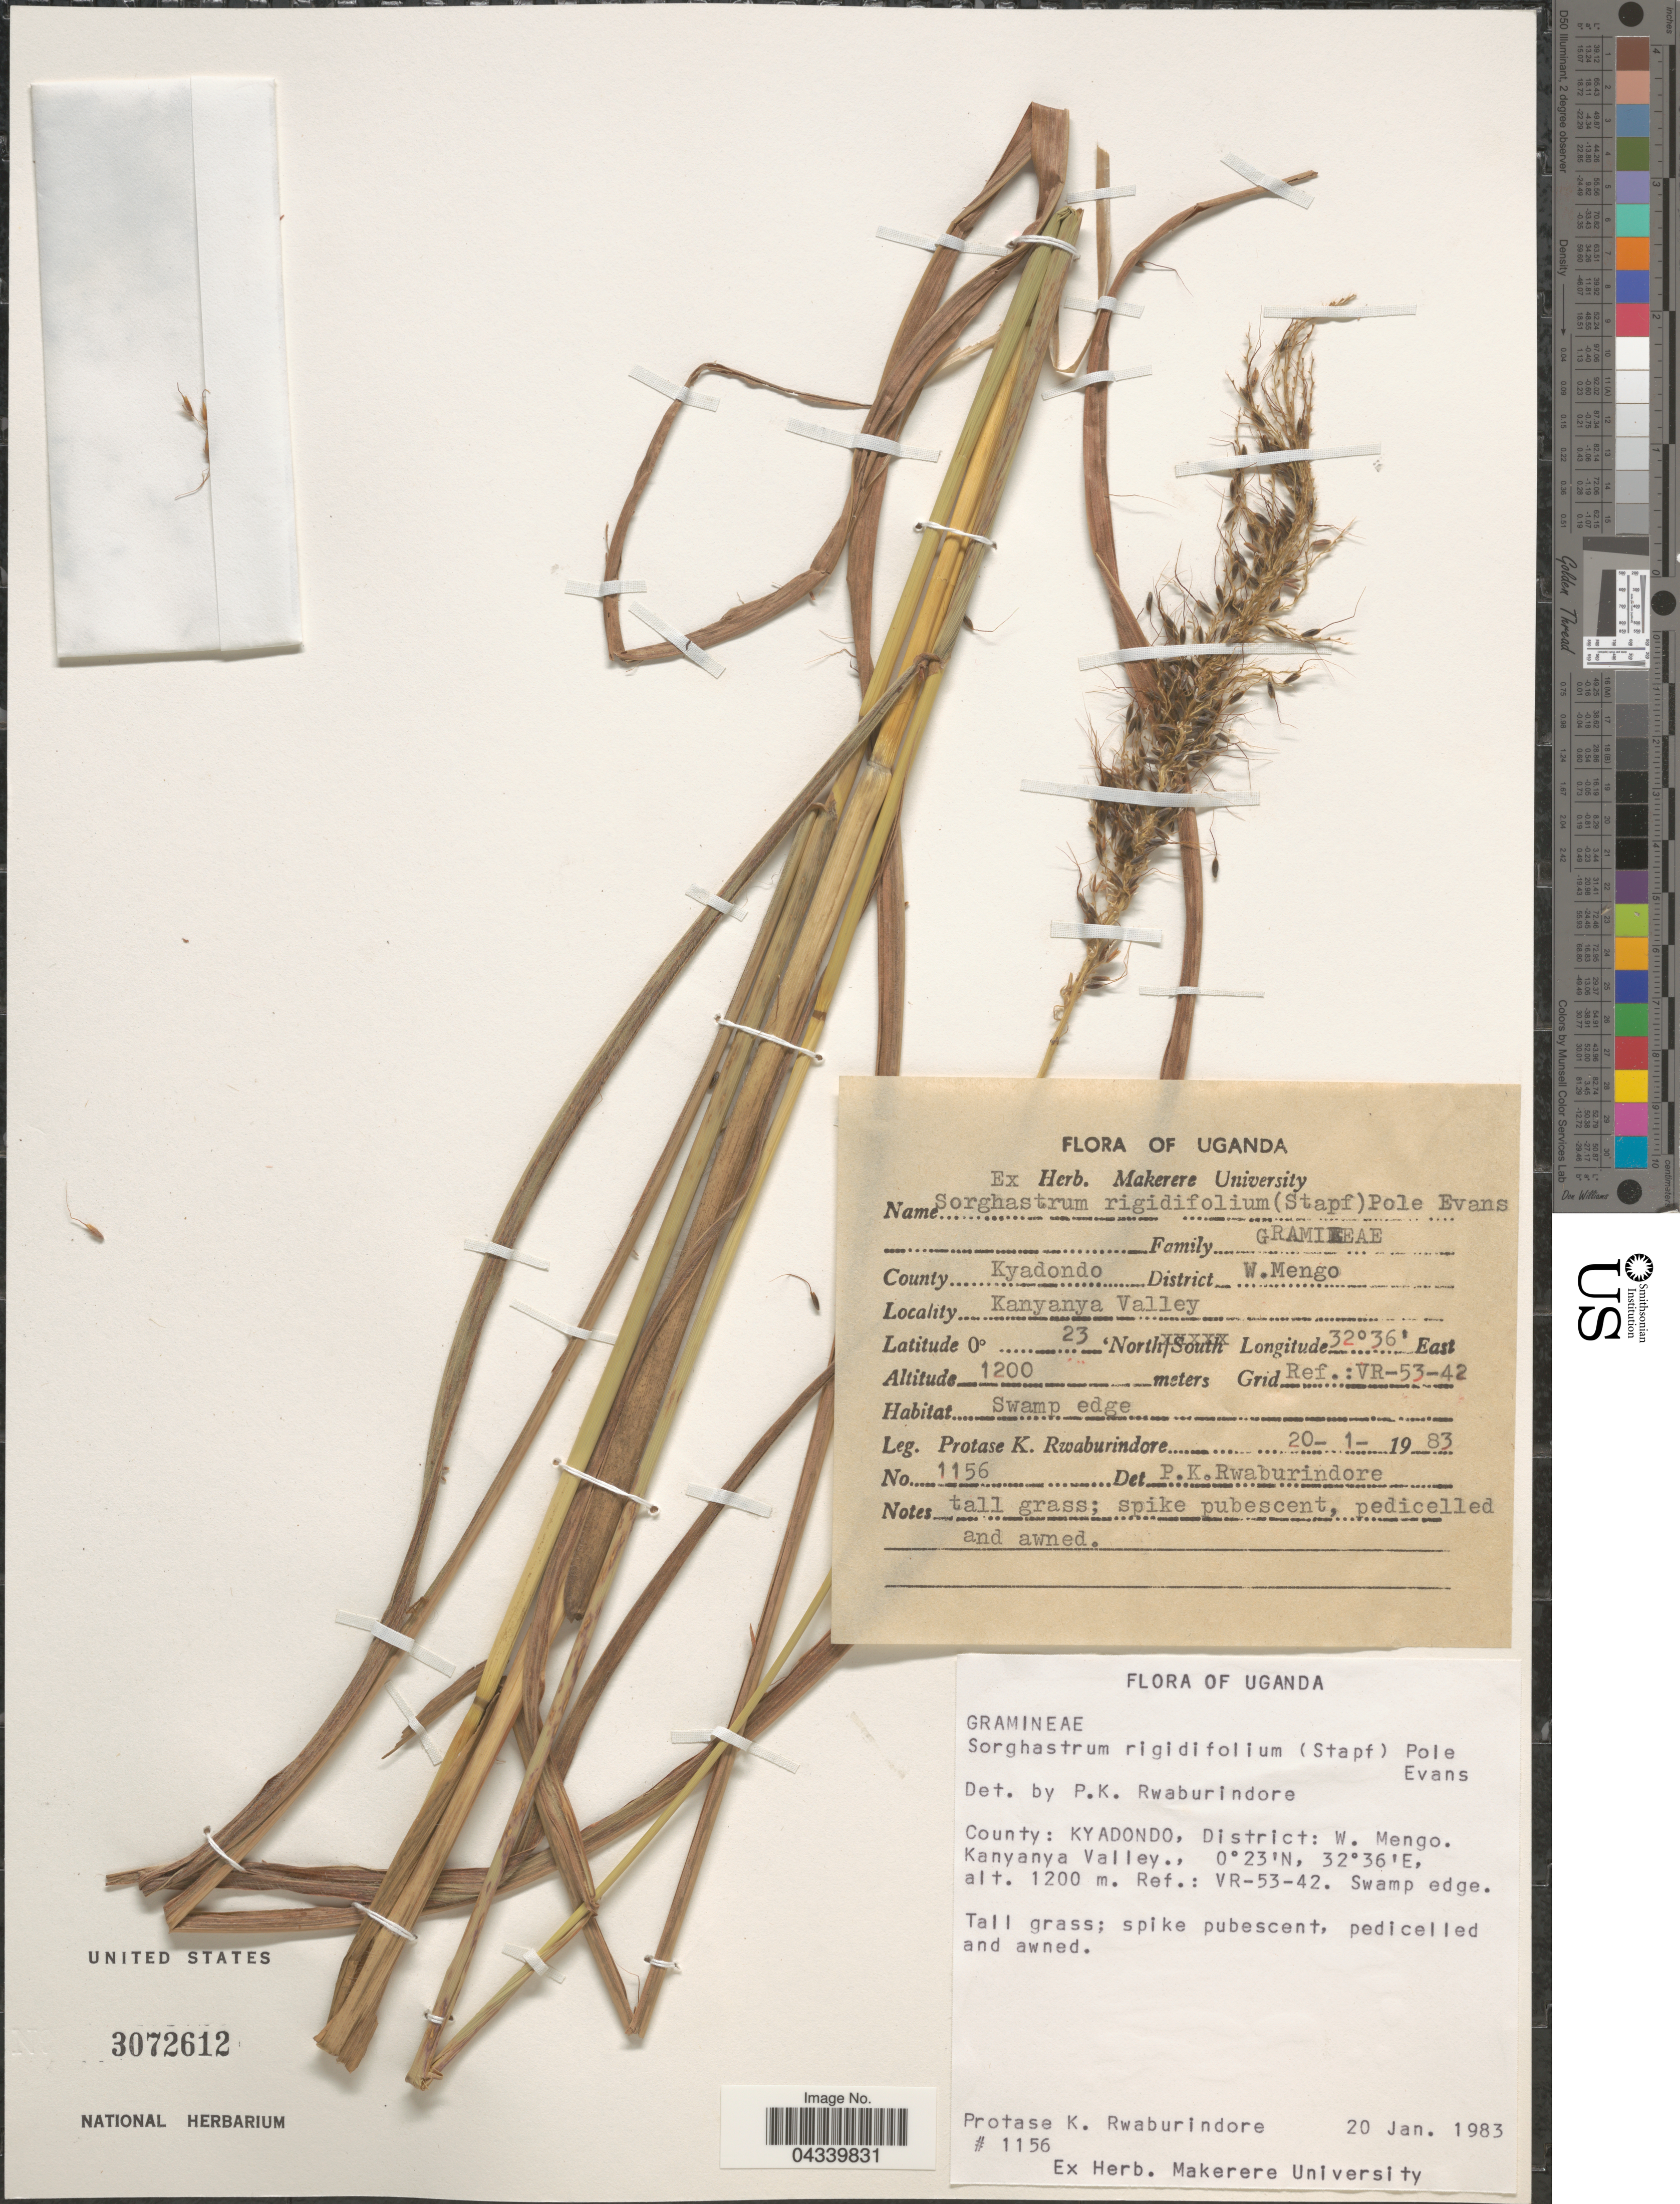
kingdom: Plantae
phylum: Tracheophyta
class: Liliopsida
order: Poales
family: Poaceae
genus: Sorghastrum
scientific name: Sorghastrum stipoides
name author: (Kunth) Nash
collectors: P. Rwaburindore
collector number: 1156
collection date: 1983-01-20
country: Uganda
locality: County: Kyadondo, District: W. Mengo. Kanyanya Valley., Ref.: VR-53-42.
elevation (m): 1200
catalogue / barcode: US 3072612